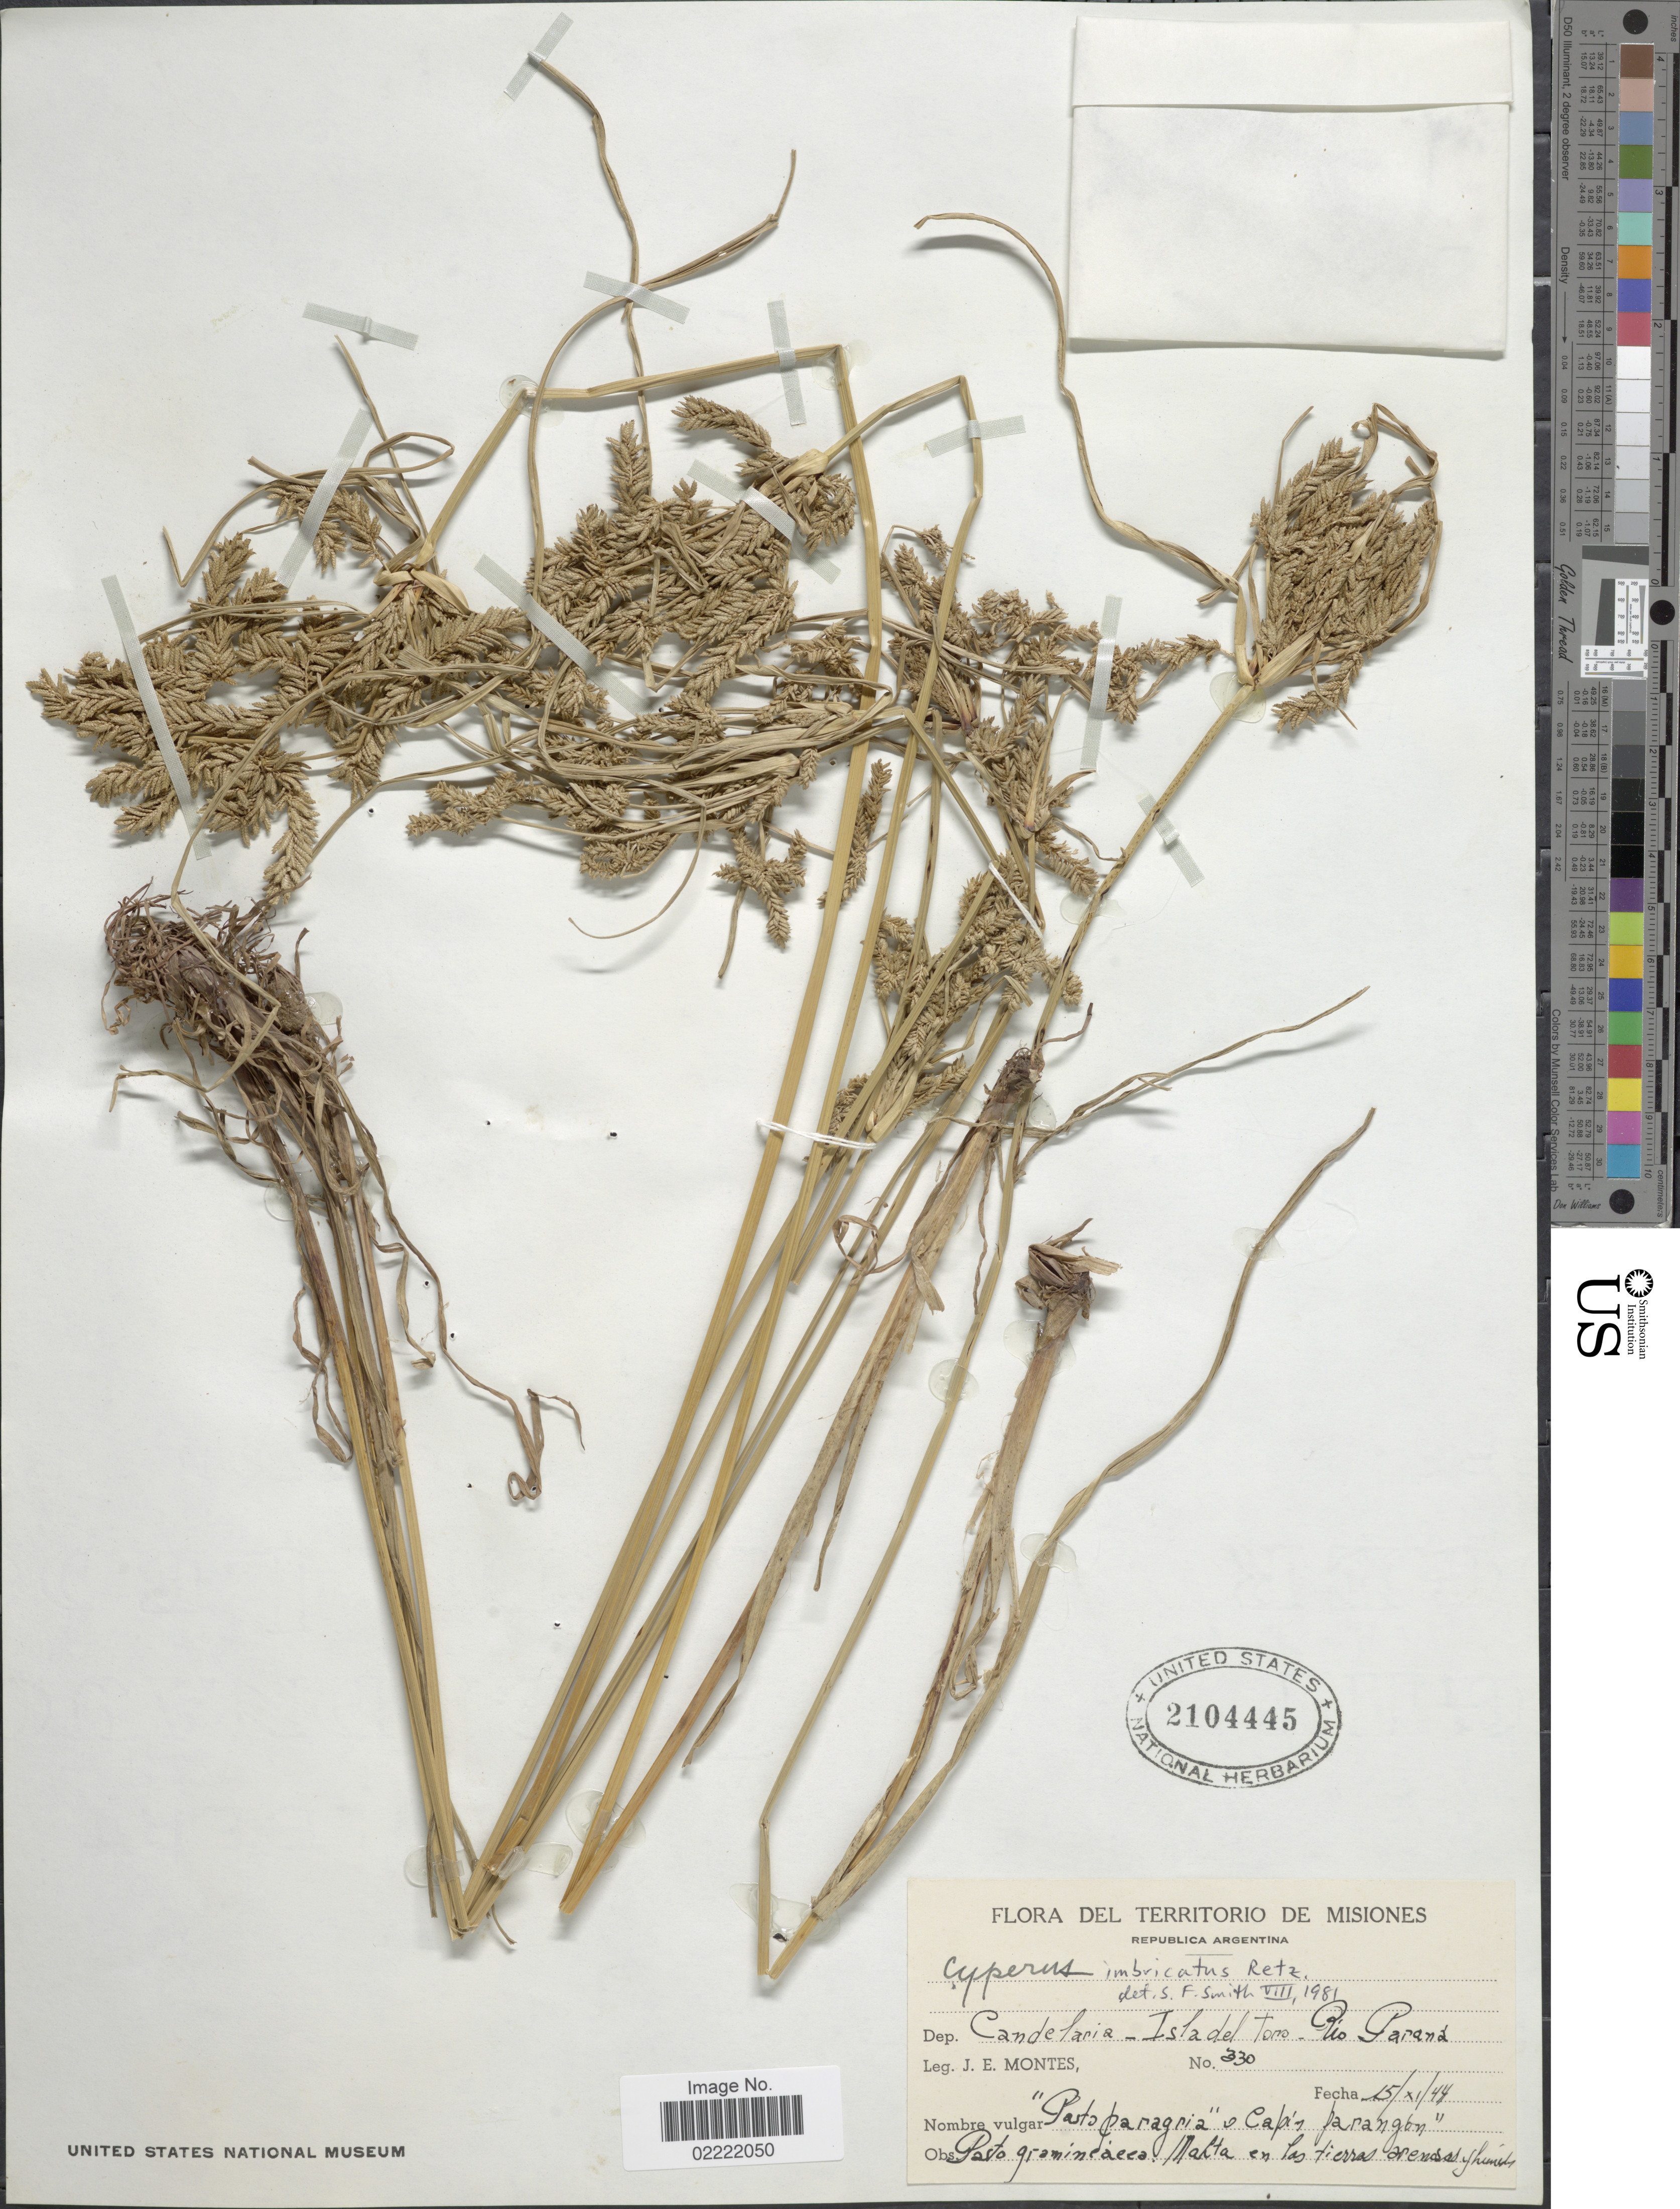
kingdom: Plantae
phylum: Tracheophyta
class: Liliopsida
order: Poales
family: Cyperaceae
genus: Cyperus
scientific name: Cyperus imbricatus Retz.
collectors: J. E. Montes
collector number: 330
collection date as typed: Transcribed d/m/y: 15/11/44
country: Argentina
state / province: Misiones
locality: Territorio de Misiones, Republica Argentina, Candelaria - Isla del Tomo - Rio Paraná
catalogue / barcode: US 2104445